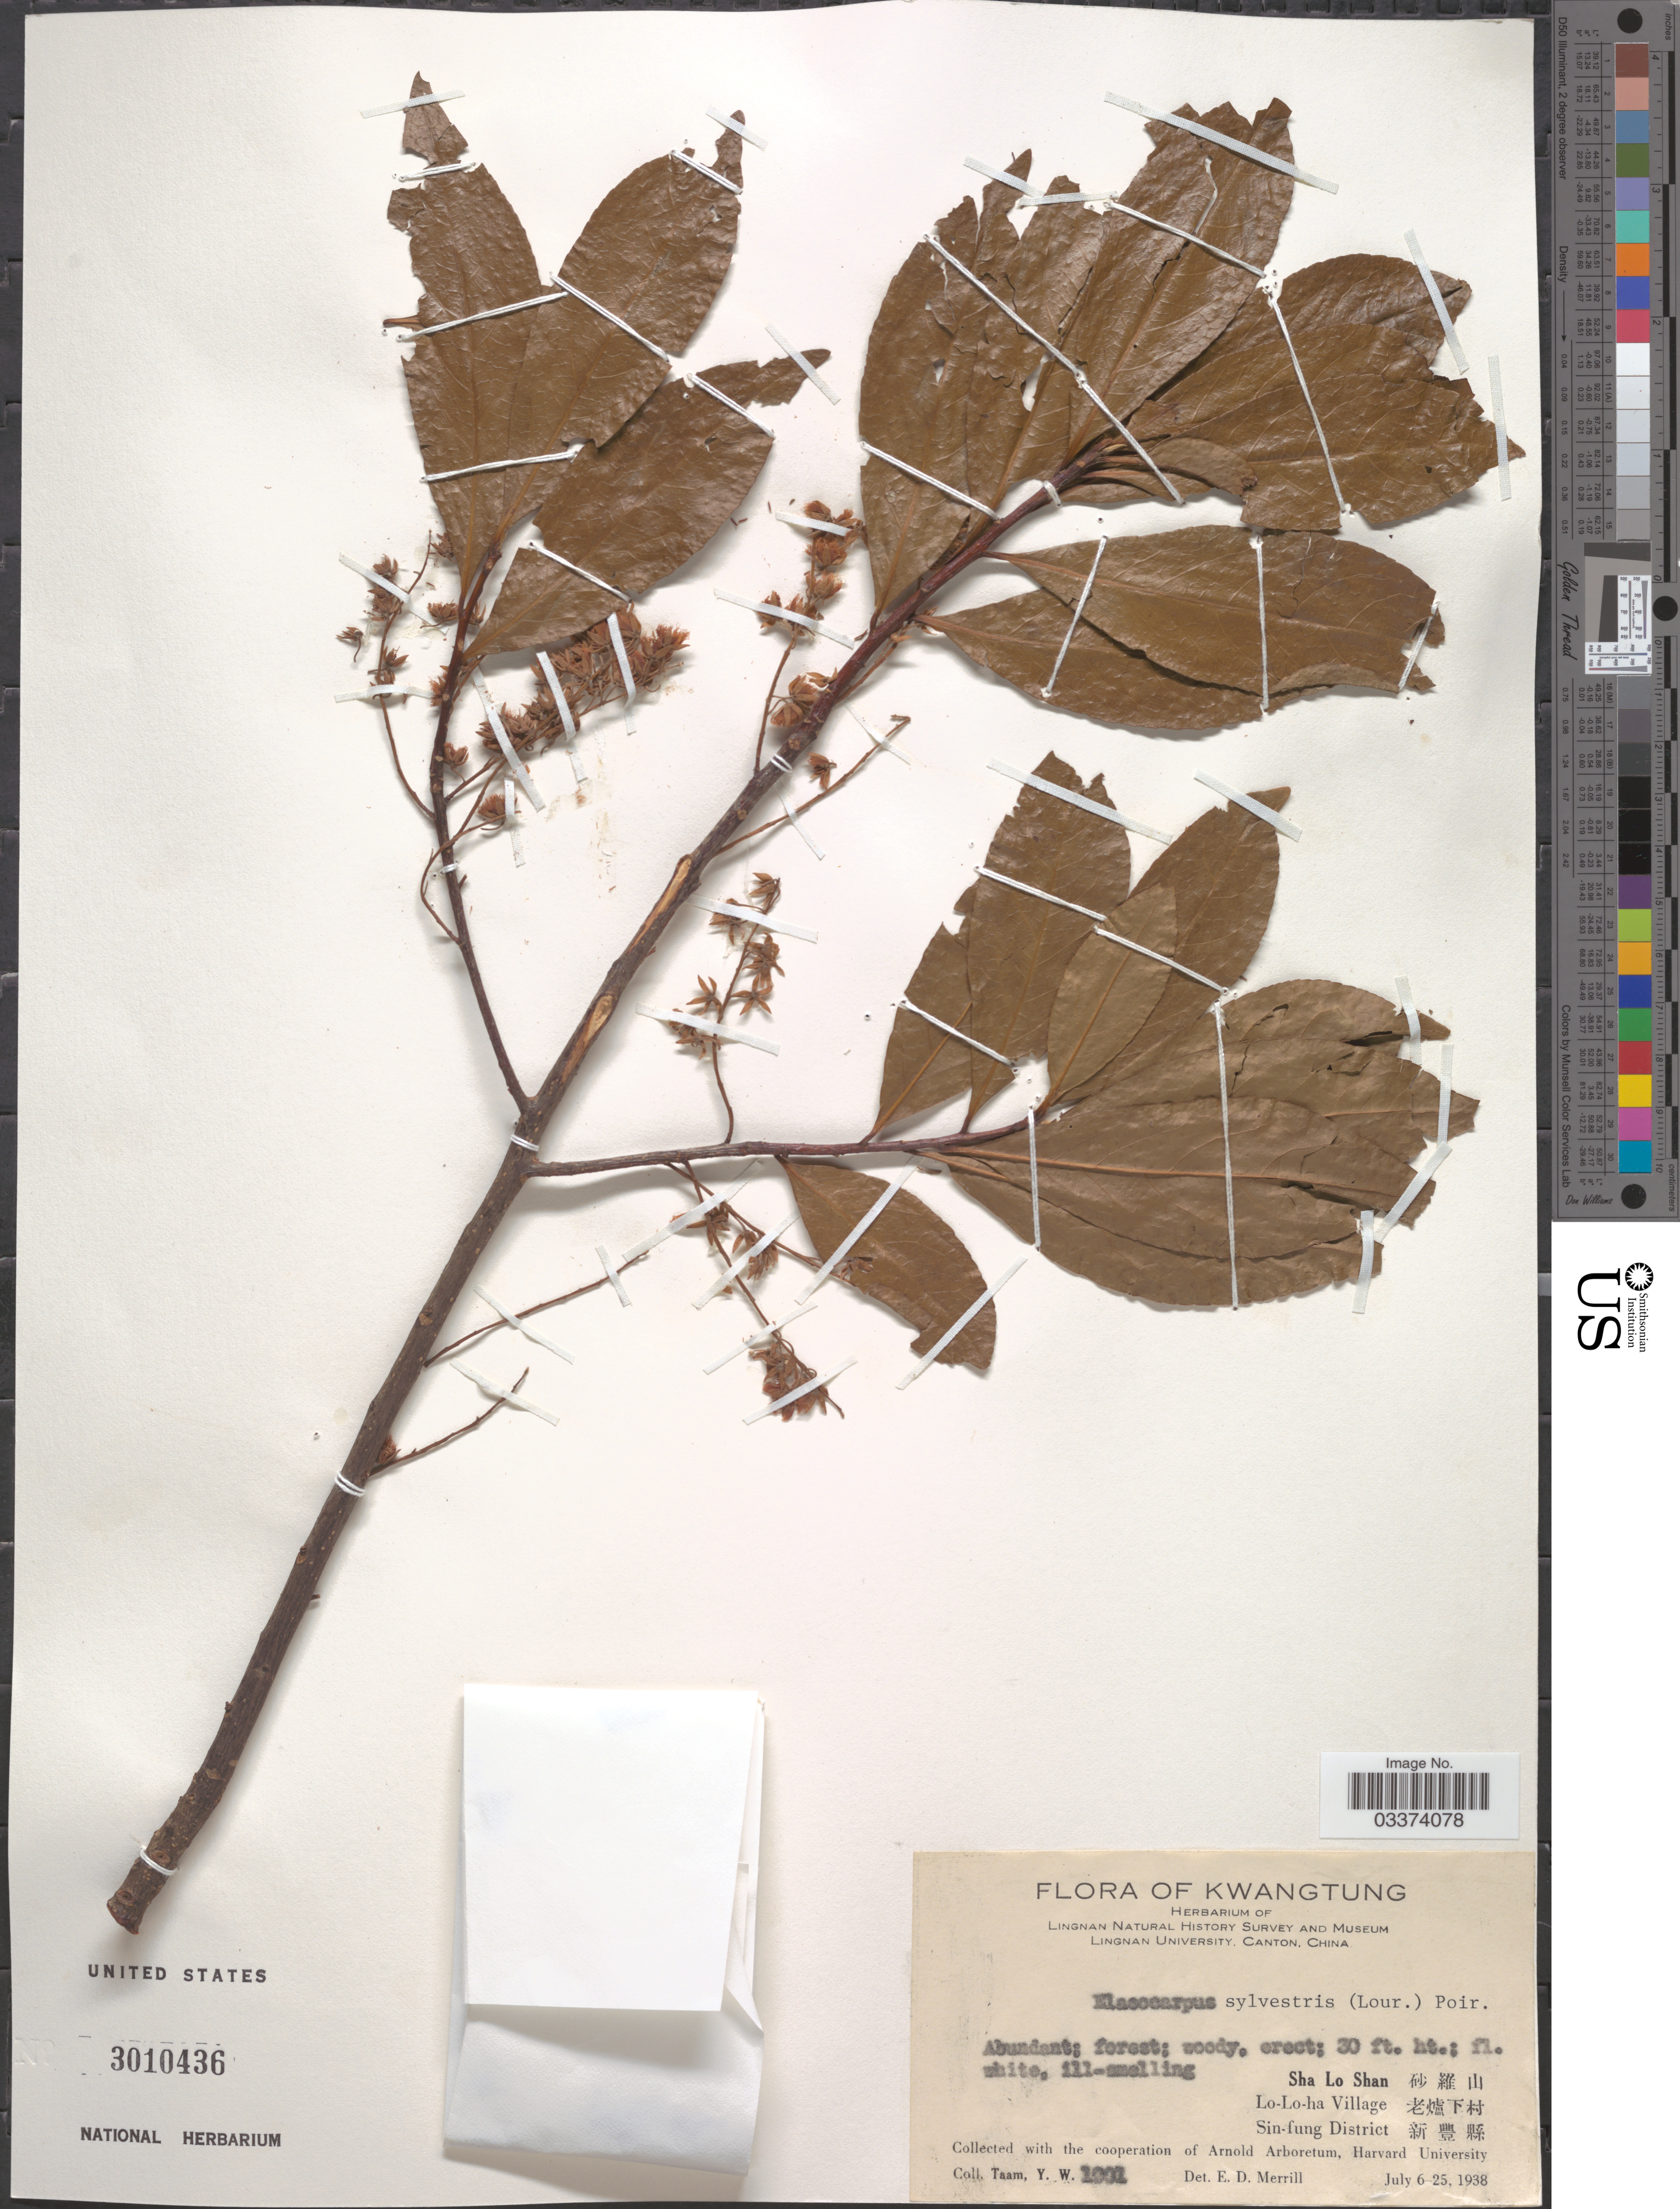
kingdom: Plantae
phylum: Tracheophyta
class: Magnoliopsida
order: Oxalidales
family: Elaeocarpaceae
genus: Elaeocarpus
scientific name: Elaeocarpus sylvestris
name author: (Lour.) Poir.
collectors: Y. W. Taam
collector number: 1001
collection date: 1938-07-06/1938-07-25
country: China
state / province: Guangdong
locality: Kwatung.Sha Lo Shan Lo-Lo-ha Village Sin-fung District .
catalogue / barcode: US 3010436